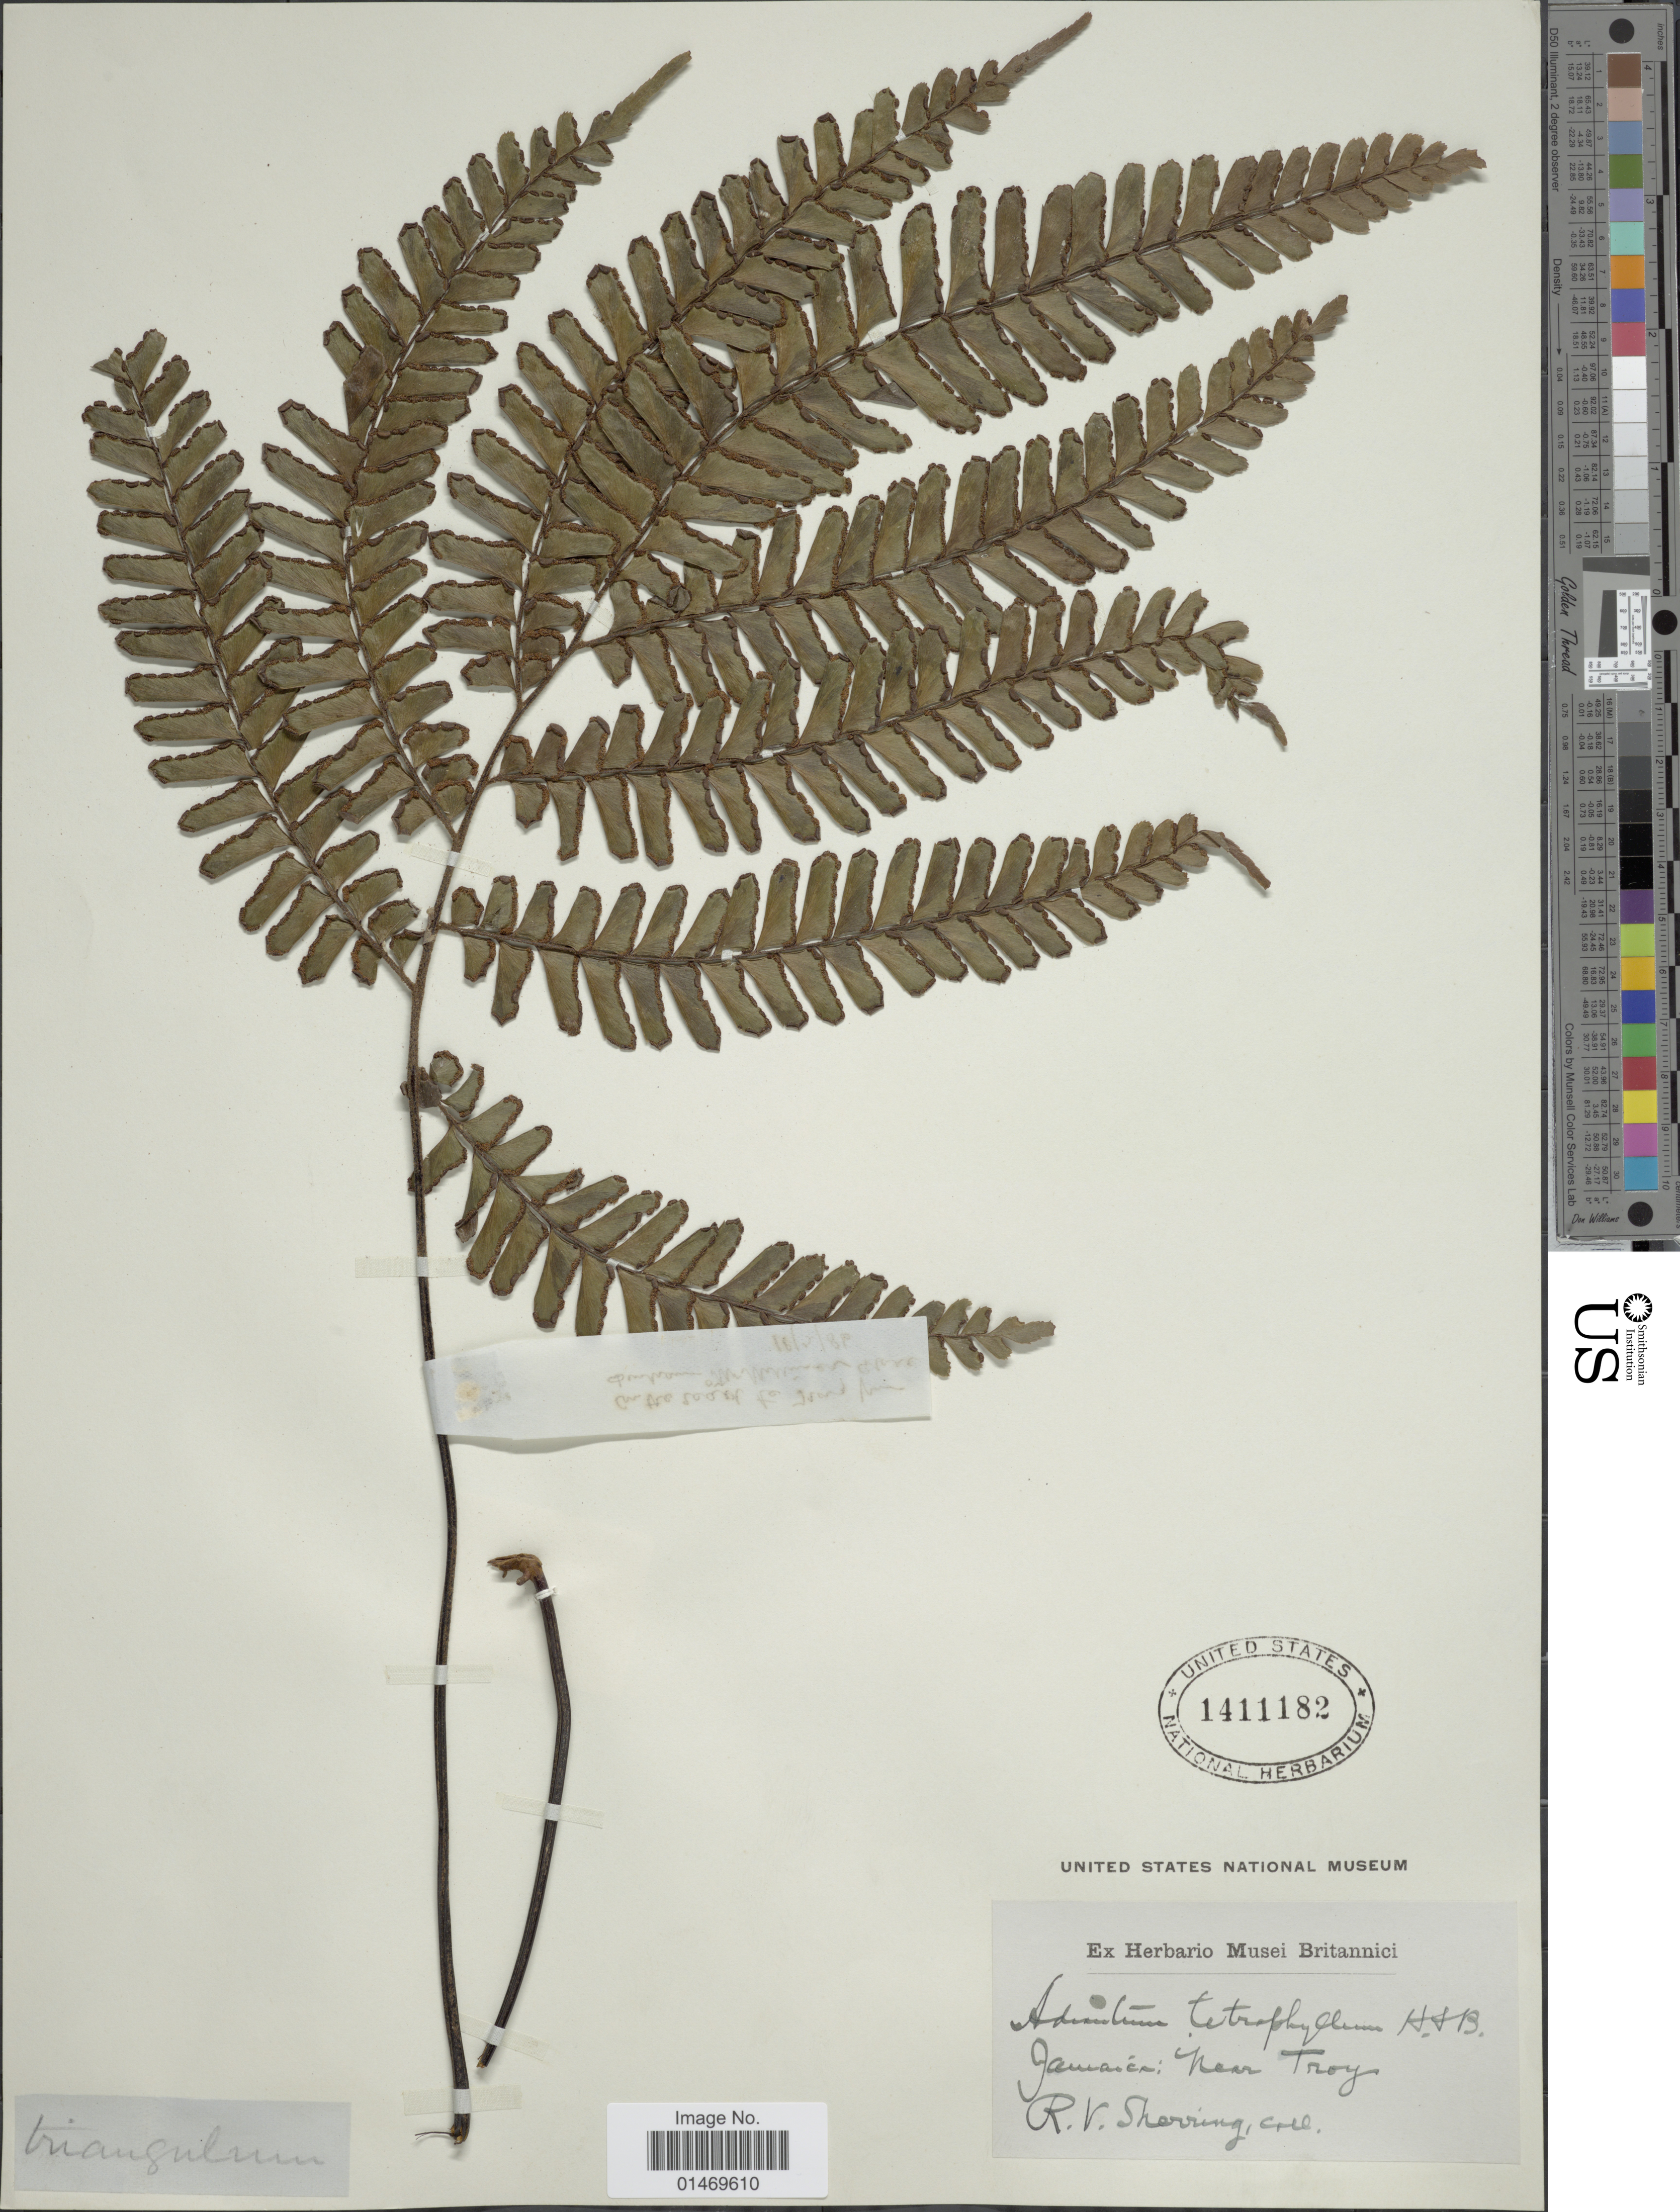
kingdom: Plantae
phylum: Tracheophyta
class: Polypodiopsida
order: Polypodiales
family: Pteridaceae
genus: Adiantum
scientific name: Adiantum tetraphyllum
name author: Humb. & Bonpl. ex Willd.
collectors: R. Sherring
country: Jamaica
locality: Near Troy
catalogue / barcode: US 1411182